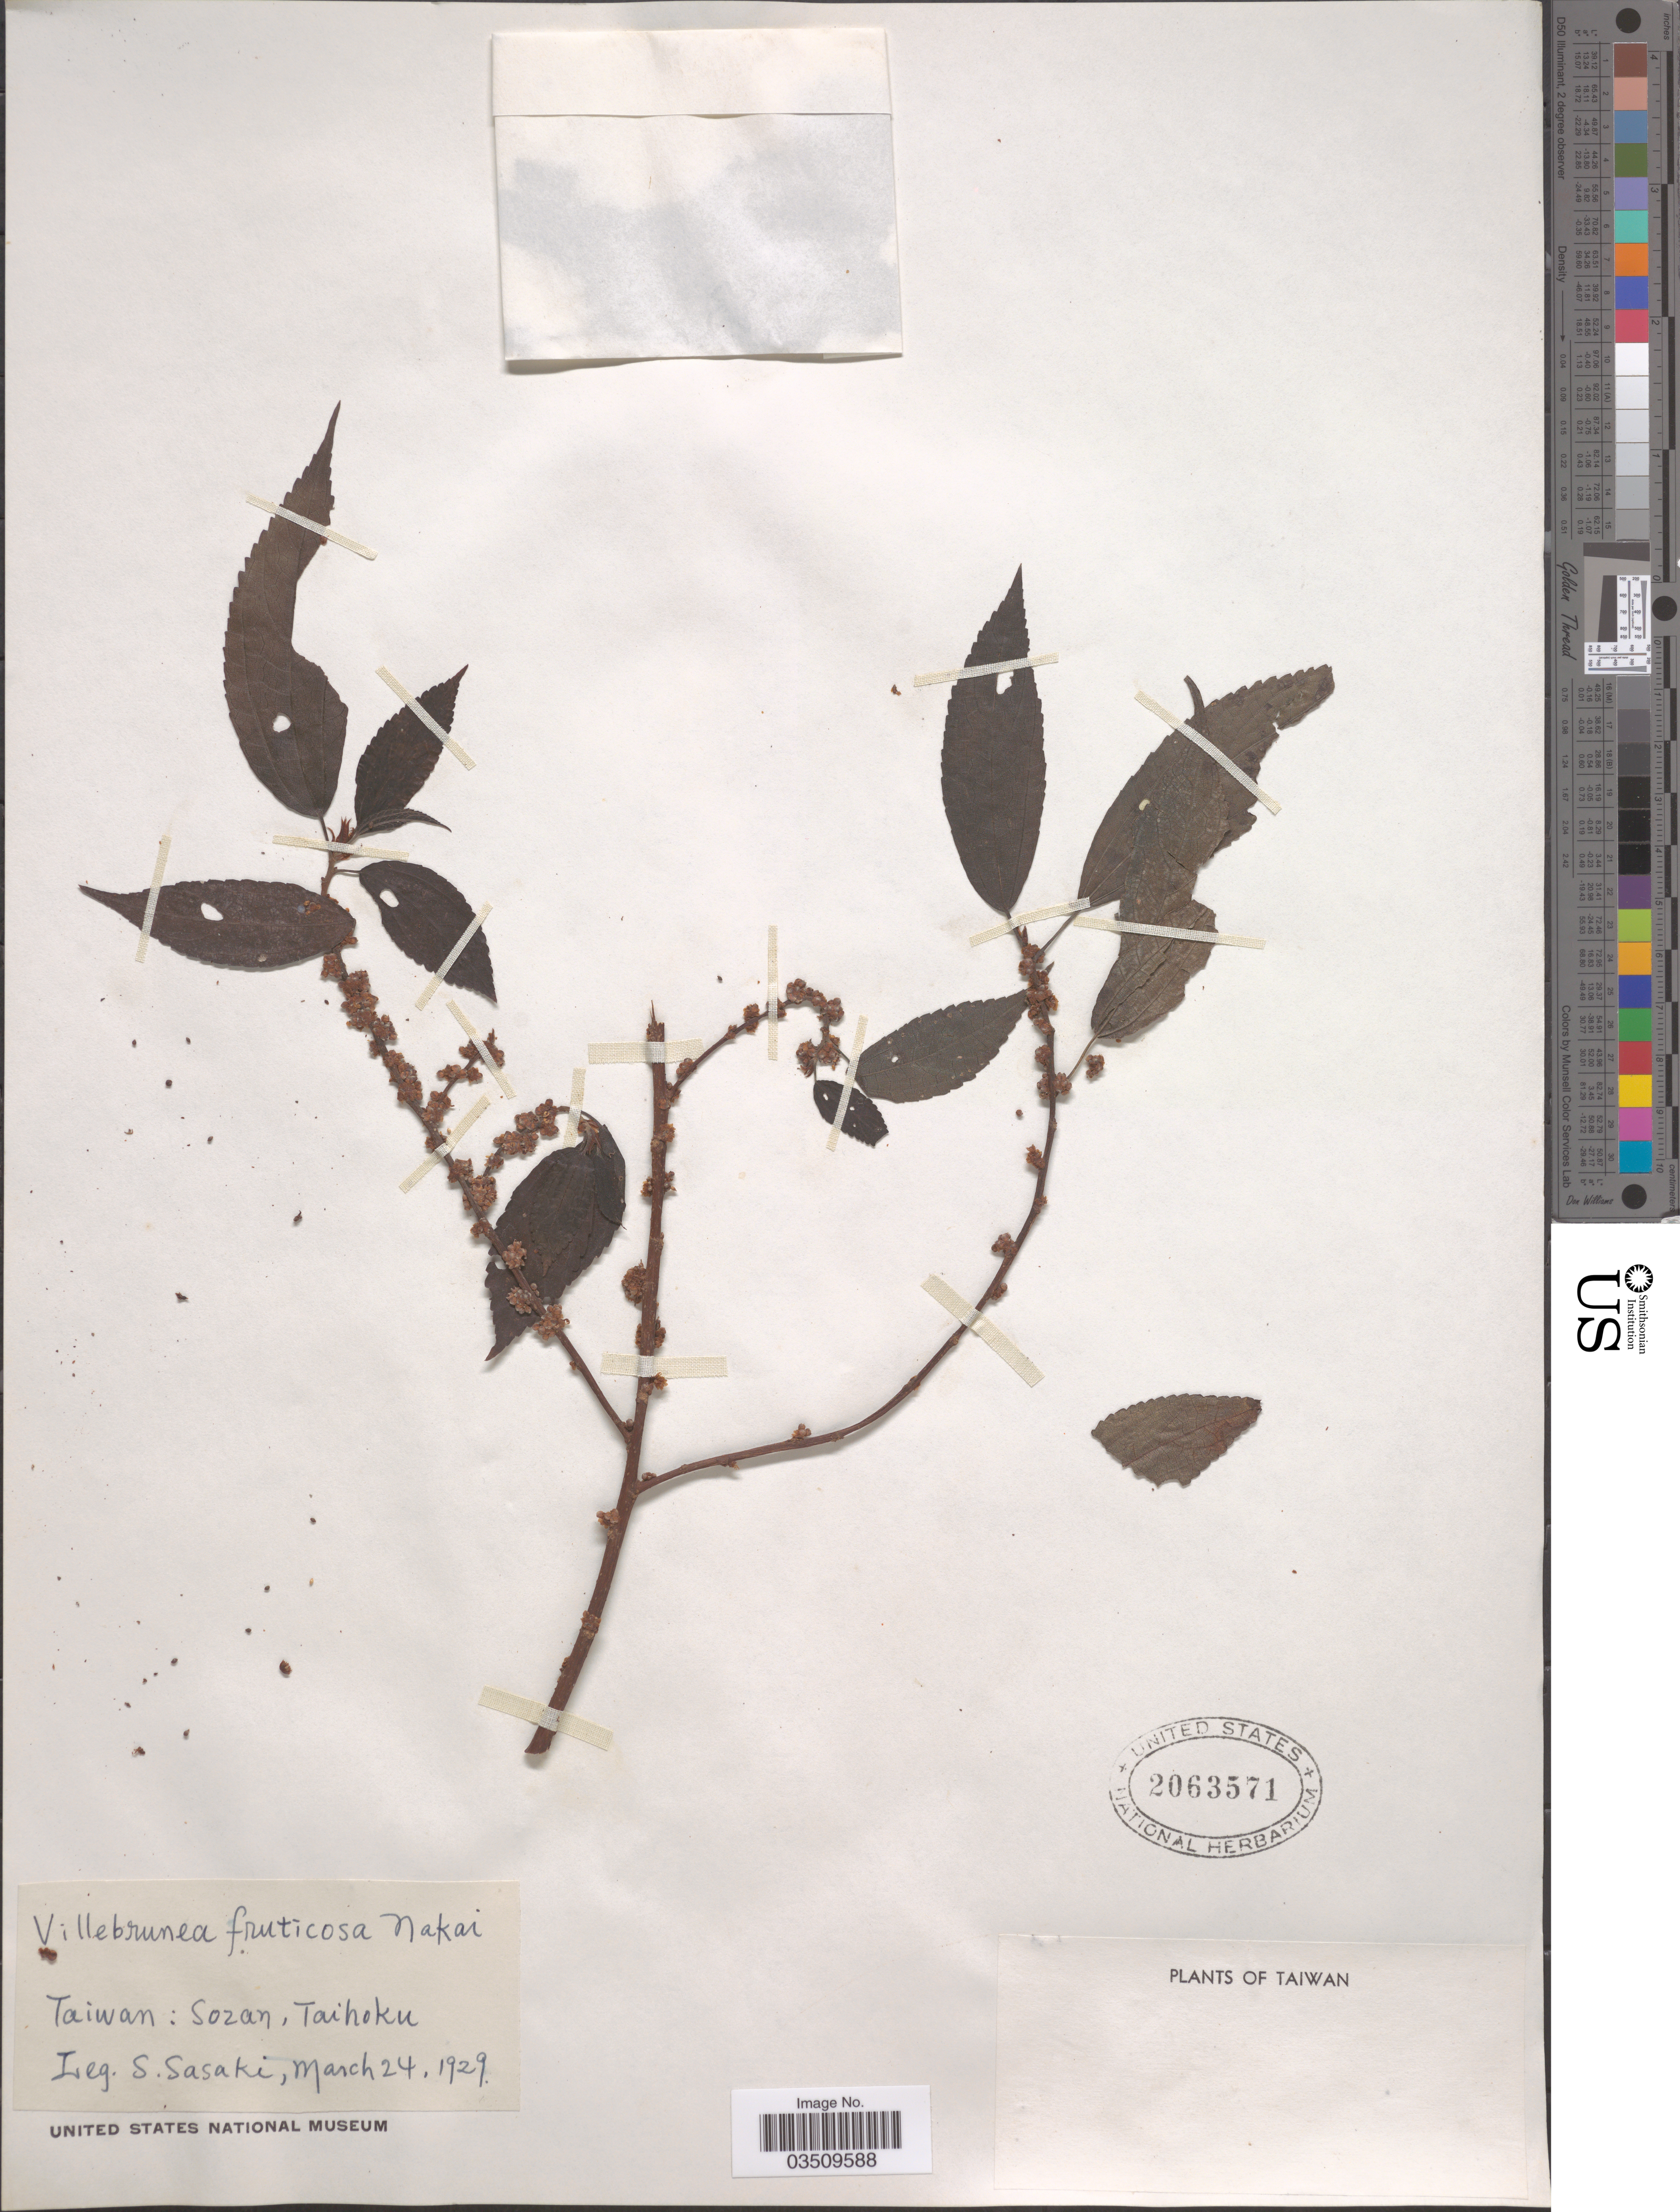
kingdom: Plantae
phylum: Tracheophyta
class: Magnoliopsida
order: Rosales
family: Urticaceae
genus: Oreocnide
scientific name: Oreocnide frutescens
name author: (Thunb.) Miq.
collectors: S. Sasaki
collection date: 1929-03-24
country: Taiwan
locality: Sozan, Taihoku.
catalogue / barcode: US 2063571